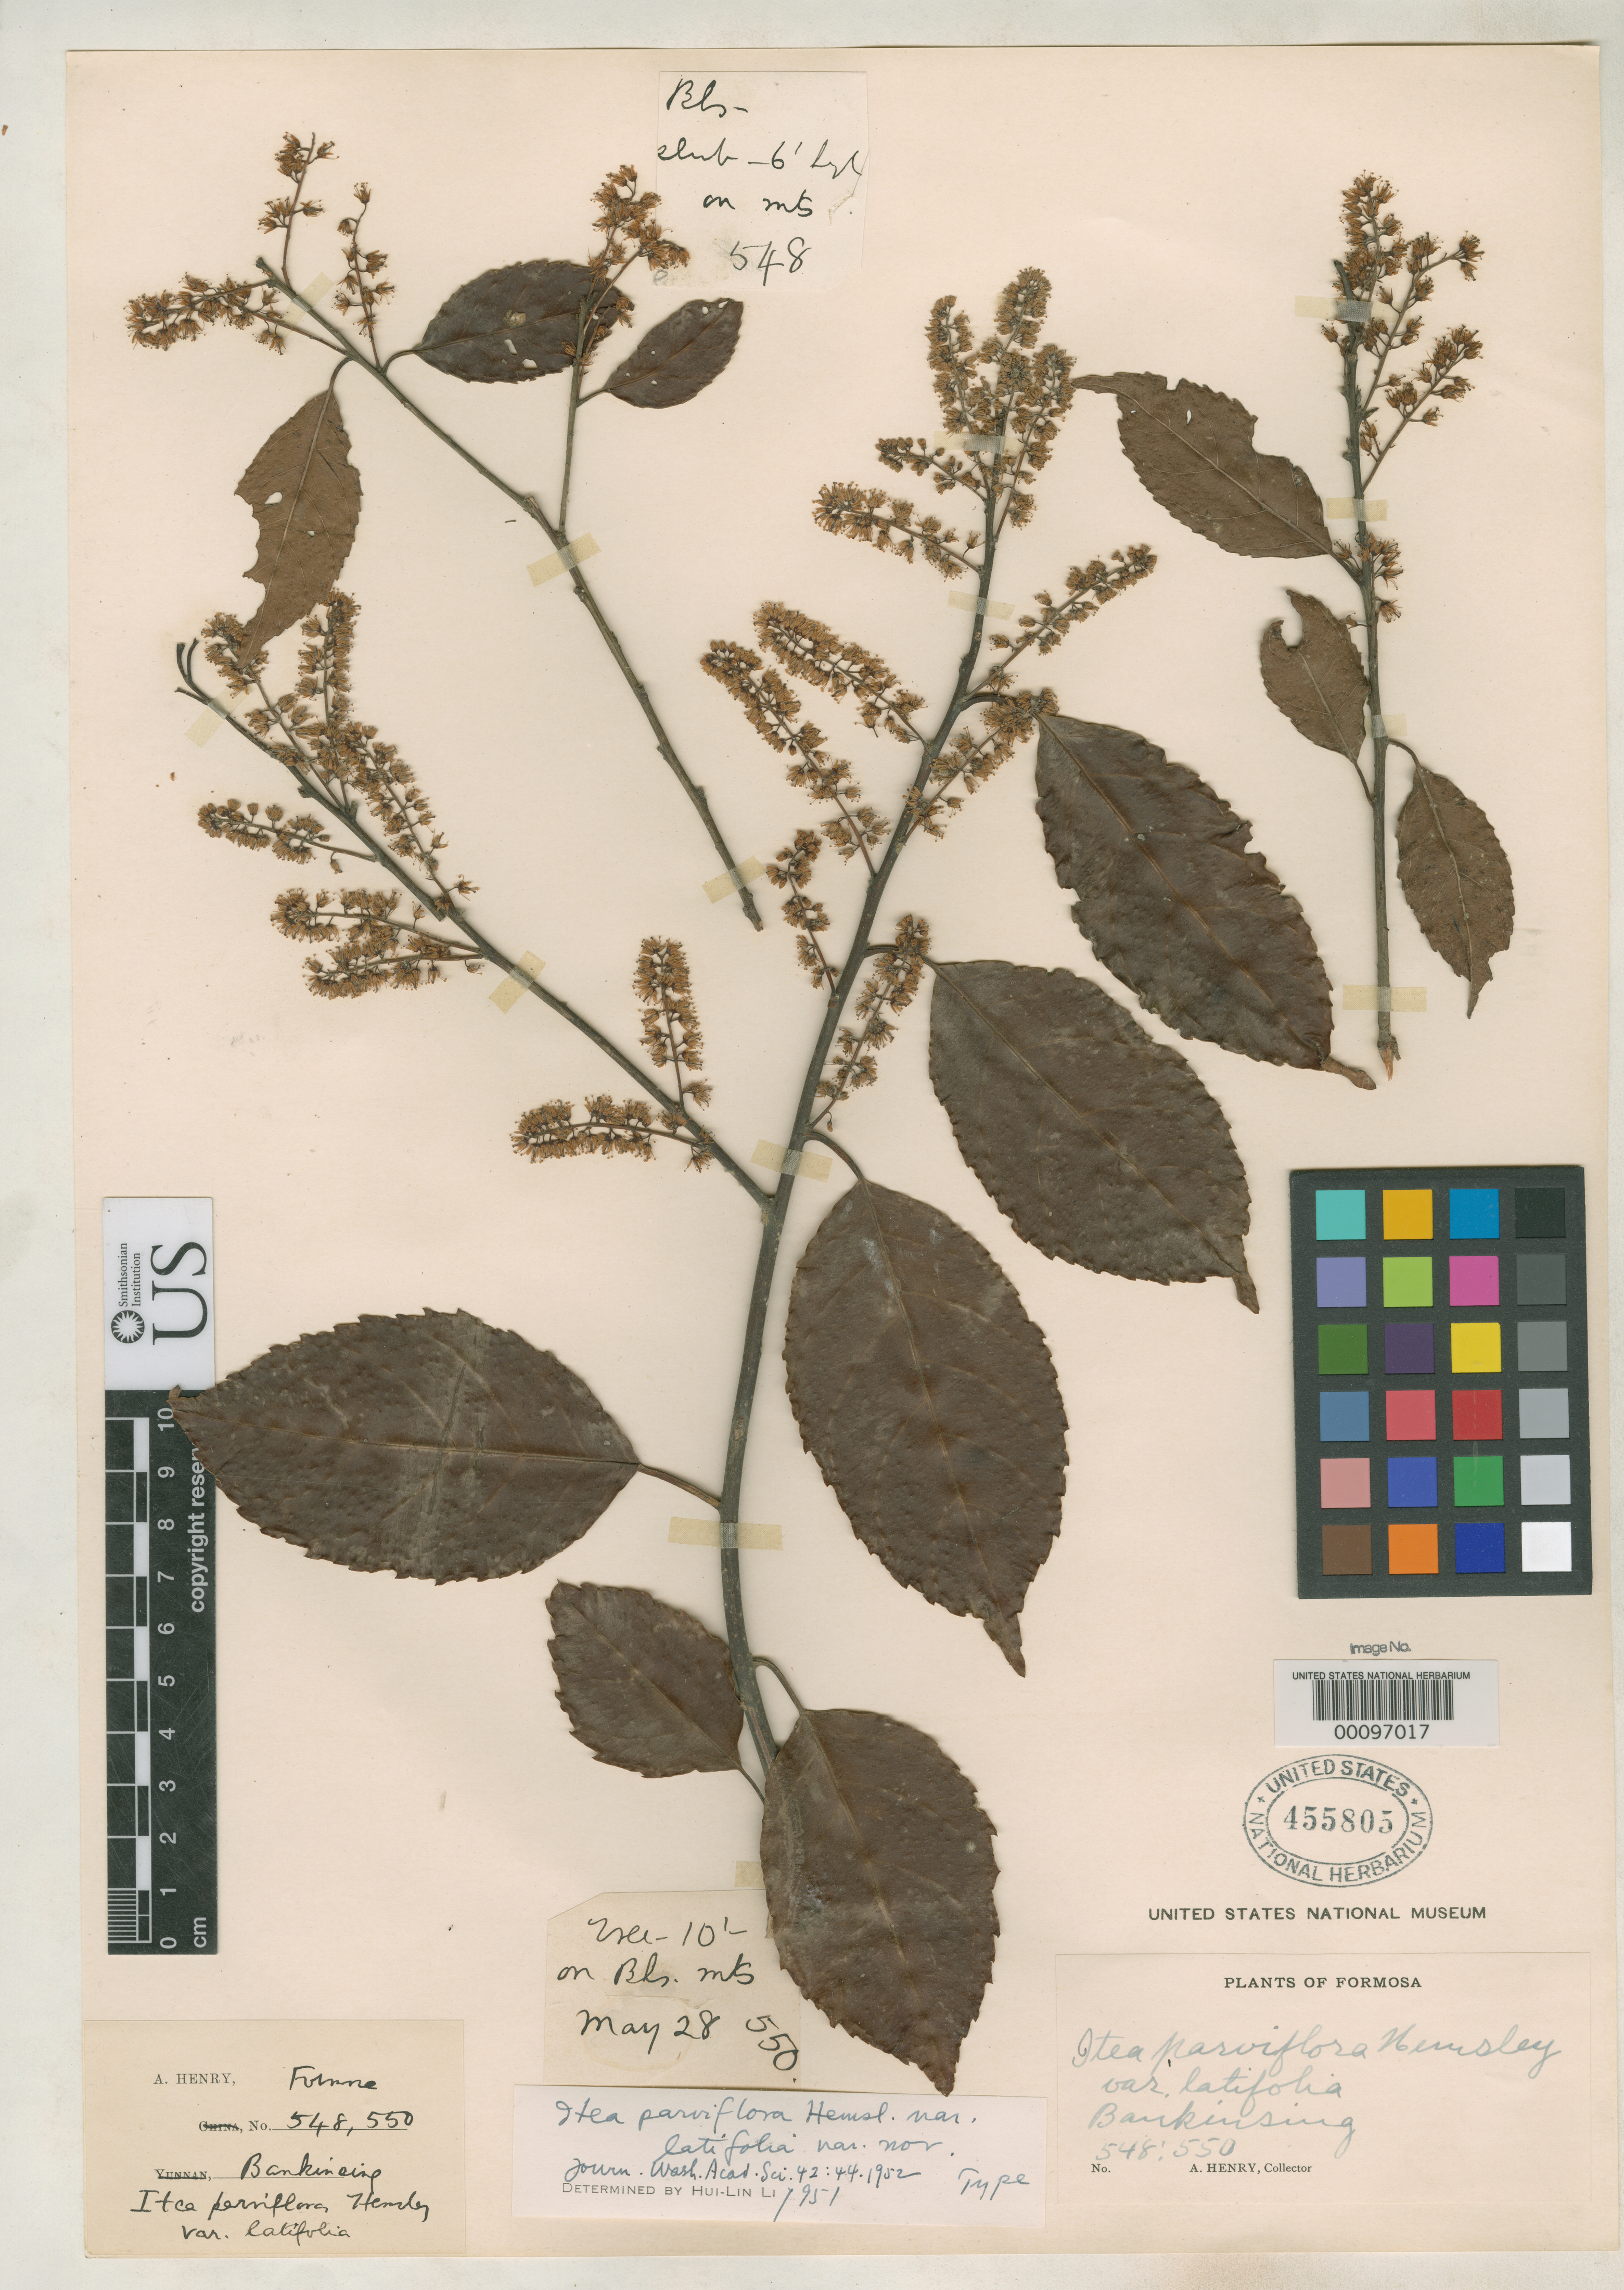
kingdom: Plantae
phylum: Tracheophyta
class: Magnoliopsida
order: Saxifragales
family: Iteaceae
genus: Itea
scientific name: Itea parviflora var. latifolia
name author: H.L. Li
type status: Holotype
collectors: A. Henry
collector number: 550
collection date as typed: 28 May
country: Taiwan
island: Taiwan [Formosa]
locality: Bankinsing.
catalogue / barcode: US 455805